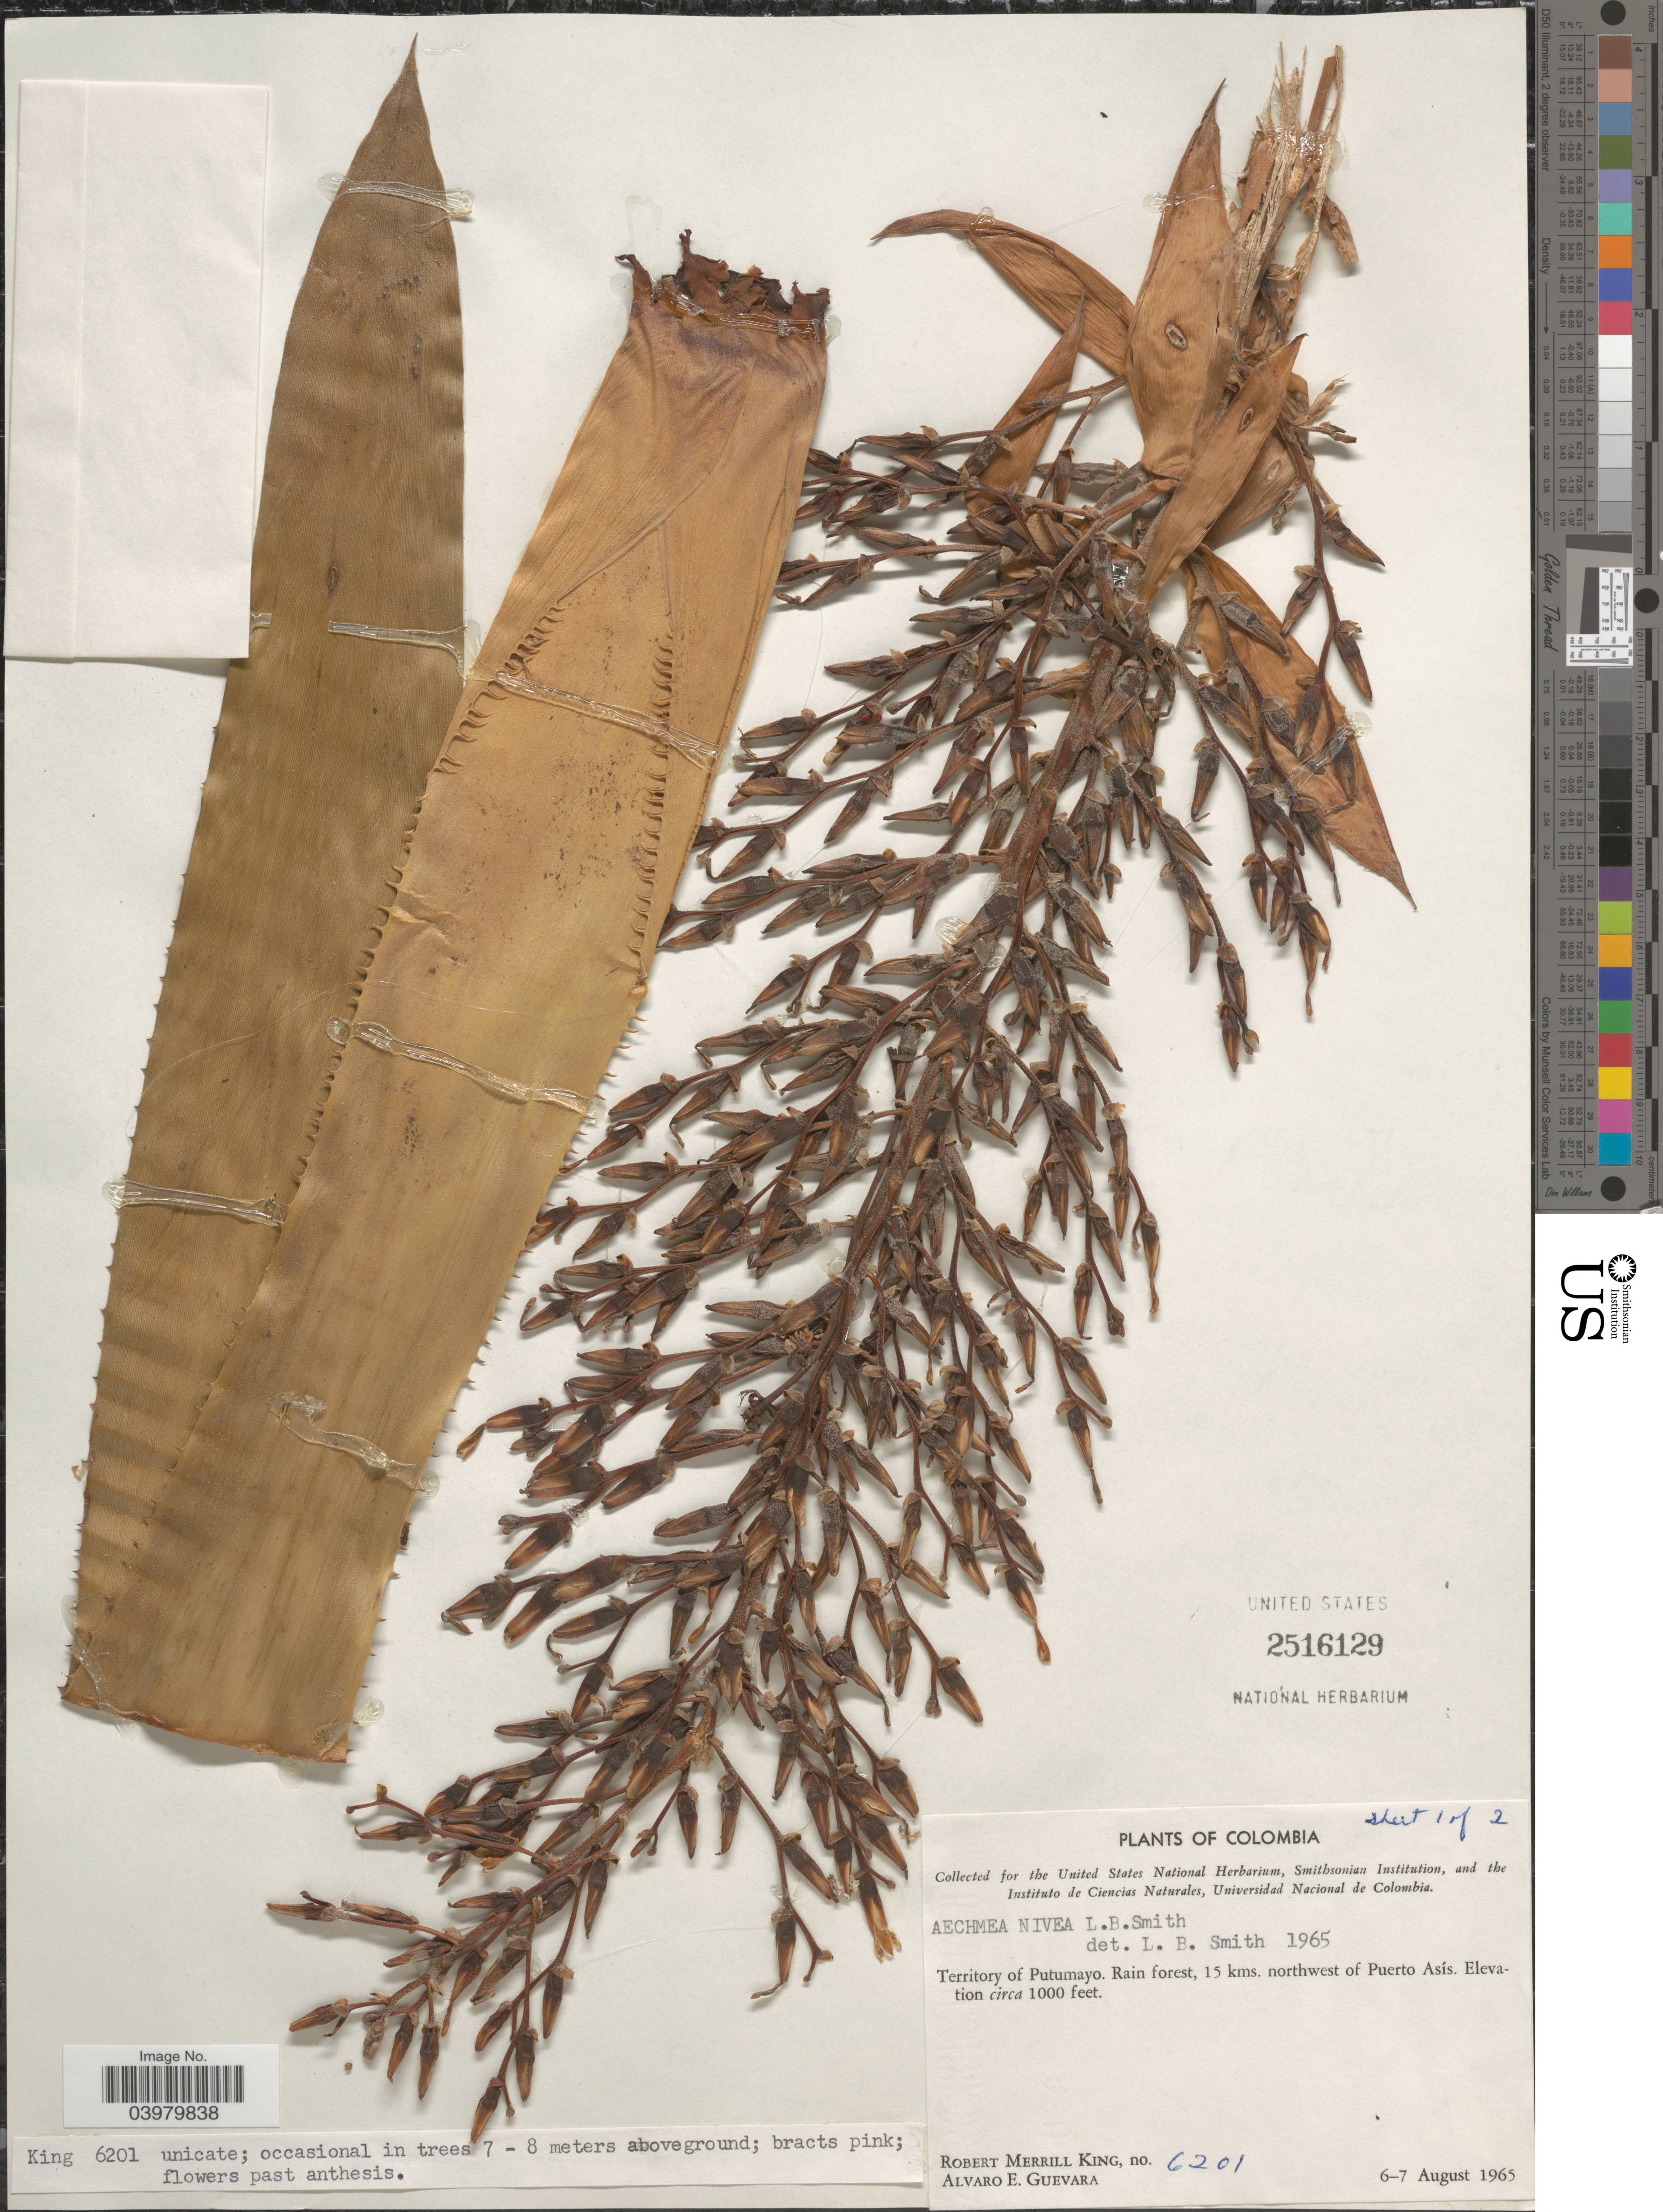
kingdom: Plantae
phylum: Tracheophyta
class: Liliopsida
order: Poales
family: Bromeliaceae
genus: Aechmea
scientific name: Aechmea nivea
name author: L.B. Sm.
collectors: R. M. King & A. E. Guevara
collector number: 6201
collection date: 1965-08-06/1965-08-07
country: Colombia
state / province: Putumayo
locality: Rain forest, 15 kms. northwest of Puerto Asís.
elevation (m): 305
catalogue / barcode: US 2516129